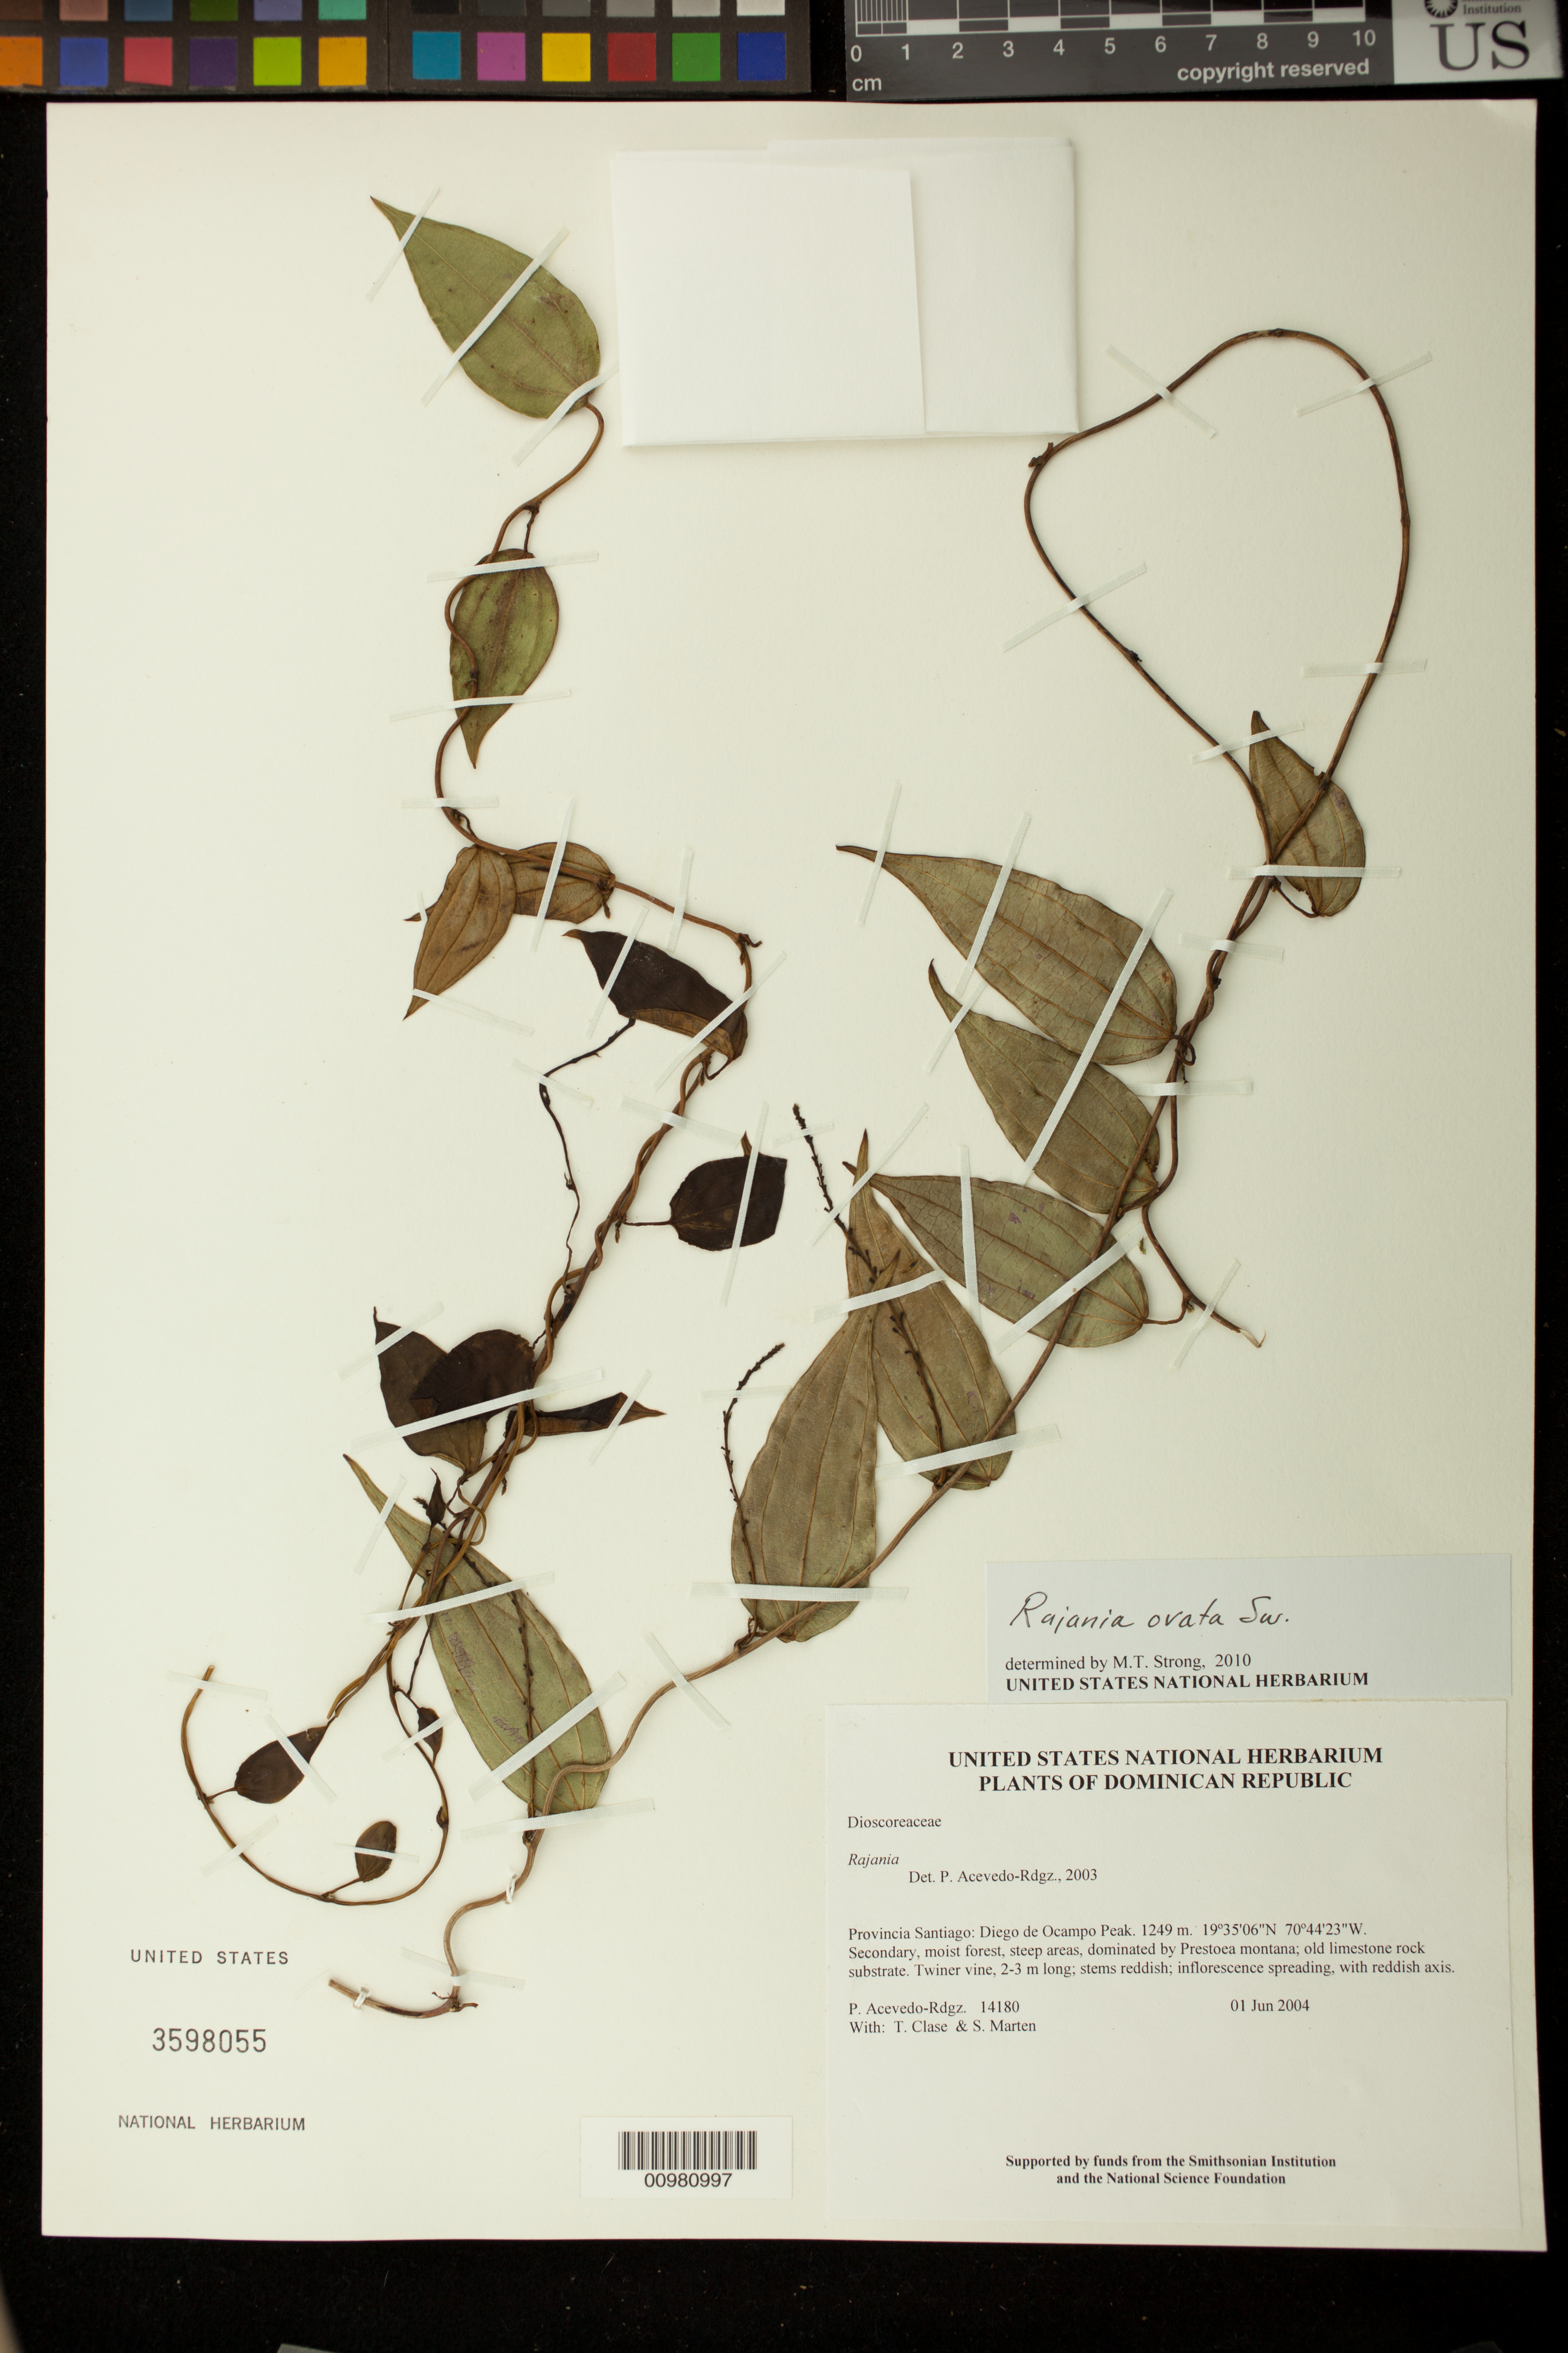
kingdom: Plantae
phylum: Tracheophyta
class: Liliopsida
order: Dioscoreales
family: Dioscoreaceae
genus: Dioscorea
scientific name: Dioscorea haitiensis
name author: R. Knuth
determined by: Strong, M. T., (US), Smithsonian Institution - National Museum of Natural History (UNITED STATES)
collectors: P. Acevedo-Rodr., T. Clase & S. Marten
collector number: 14180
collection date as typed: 01 Jun 2004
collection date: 2004-06-01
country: Dominican Republic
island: Hispaniola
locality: Provincia Santiago: Diego de Ocampo Peak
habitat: Secondary, moist forest, steep areas, dominated by Prestoea montana; old limestone rock substrate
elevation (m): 1249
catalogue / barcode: US 3598055